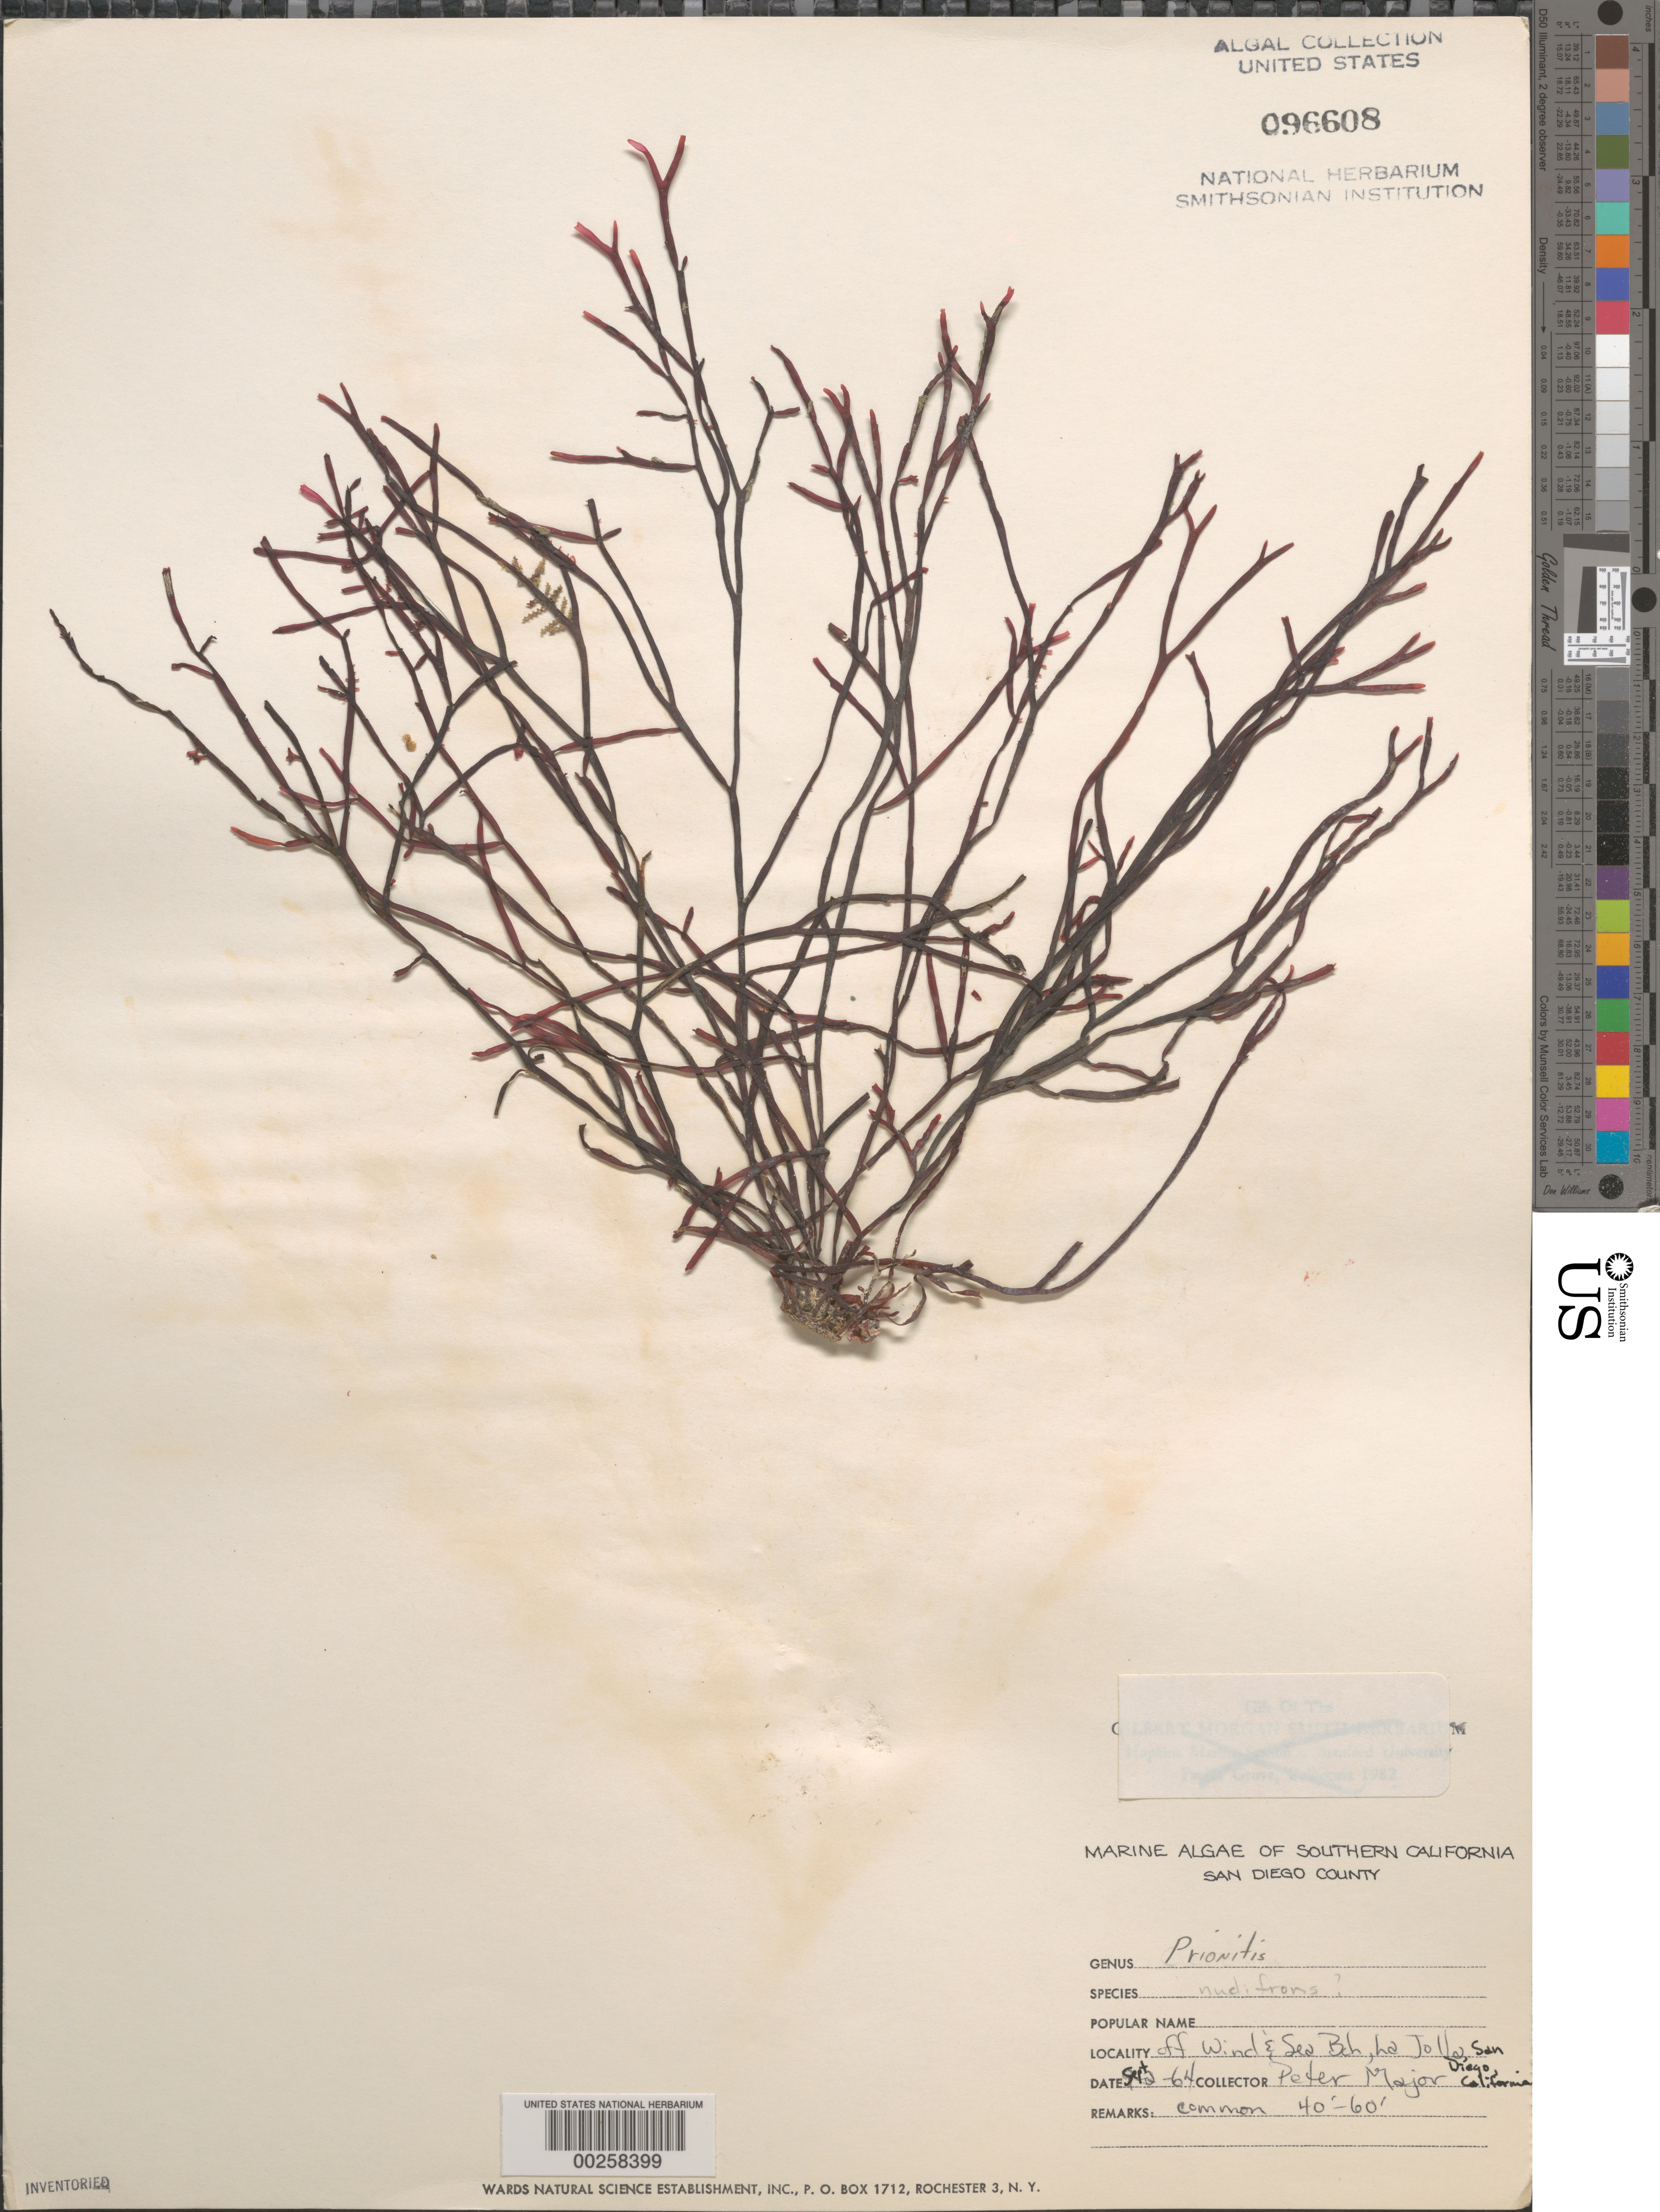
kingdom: Plantae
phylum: Rhodophyta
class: Florideophyceae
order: Cryptonemiales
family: Cryptonemiaceae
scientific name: Prionitis sp.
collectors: P. Major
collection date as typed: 02 Sep 1964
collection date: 1964-09-02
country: United States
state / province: California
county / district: San Diego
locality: La Jolla, off Wind and Sea Beach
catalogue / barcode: US 96608